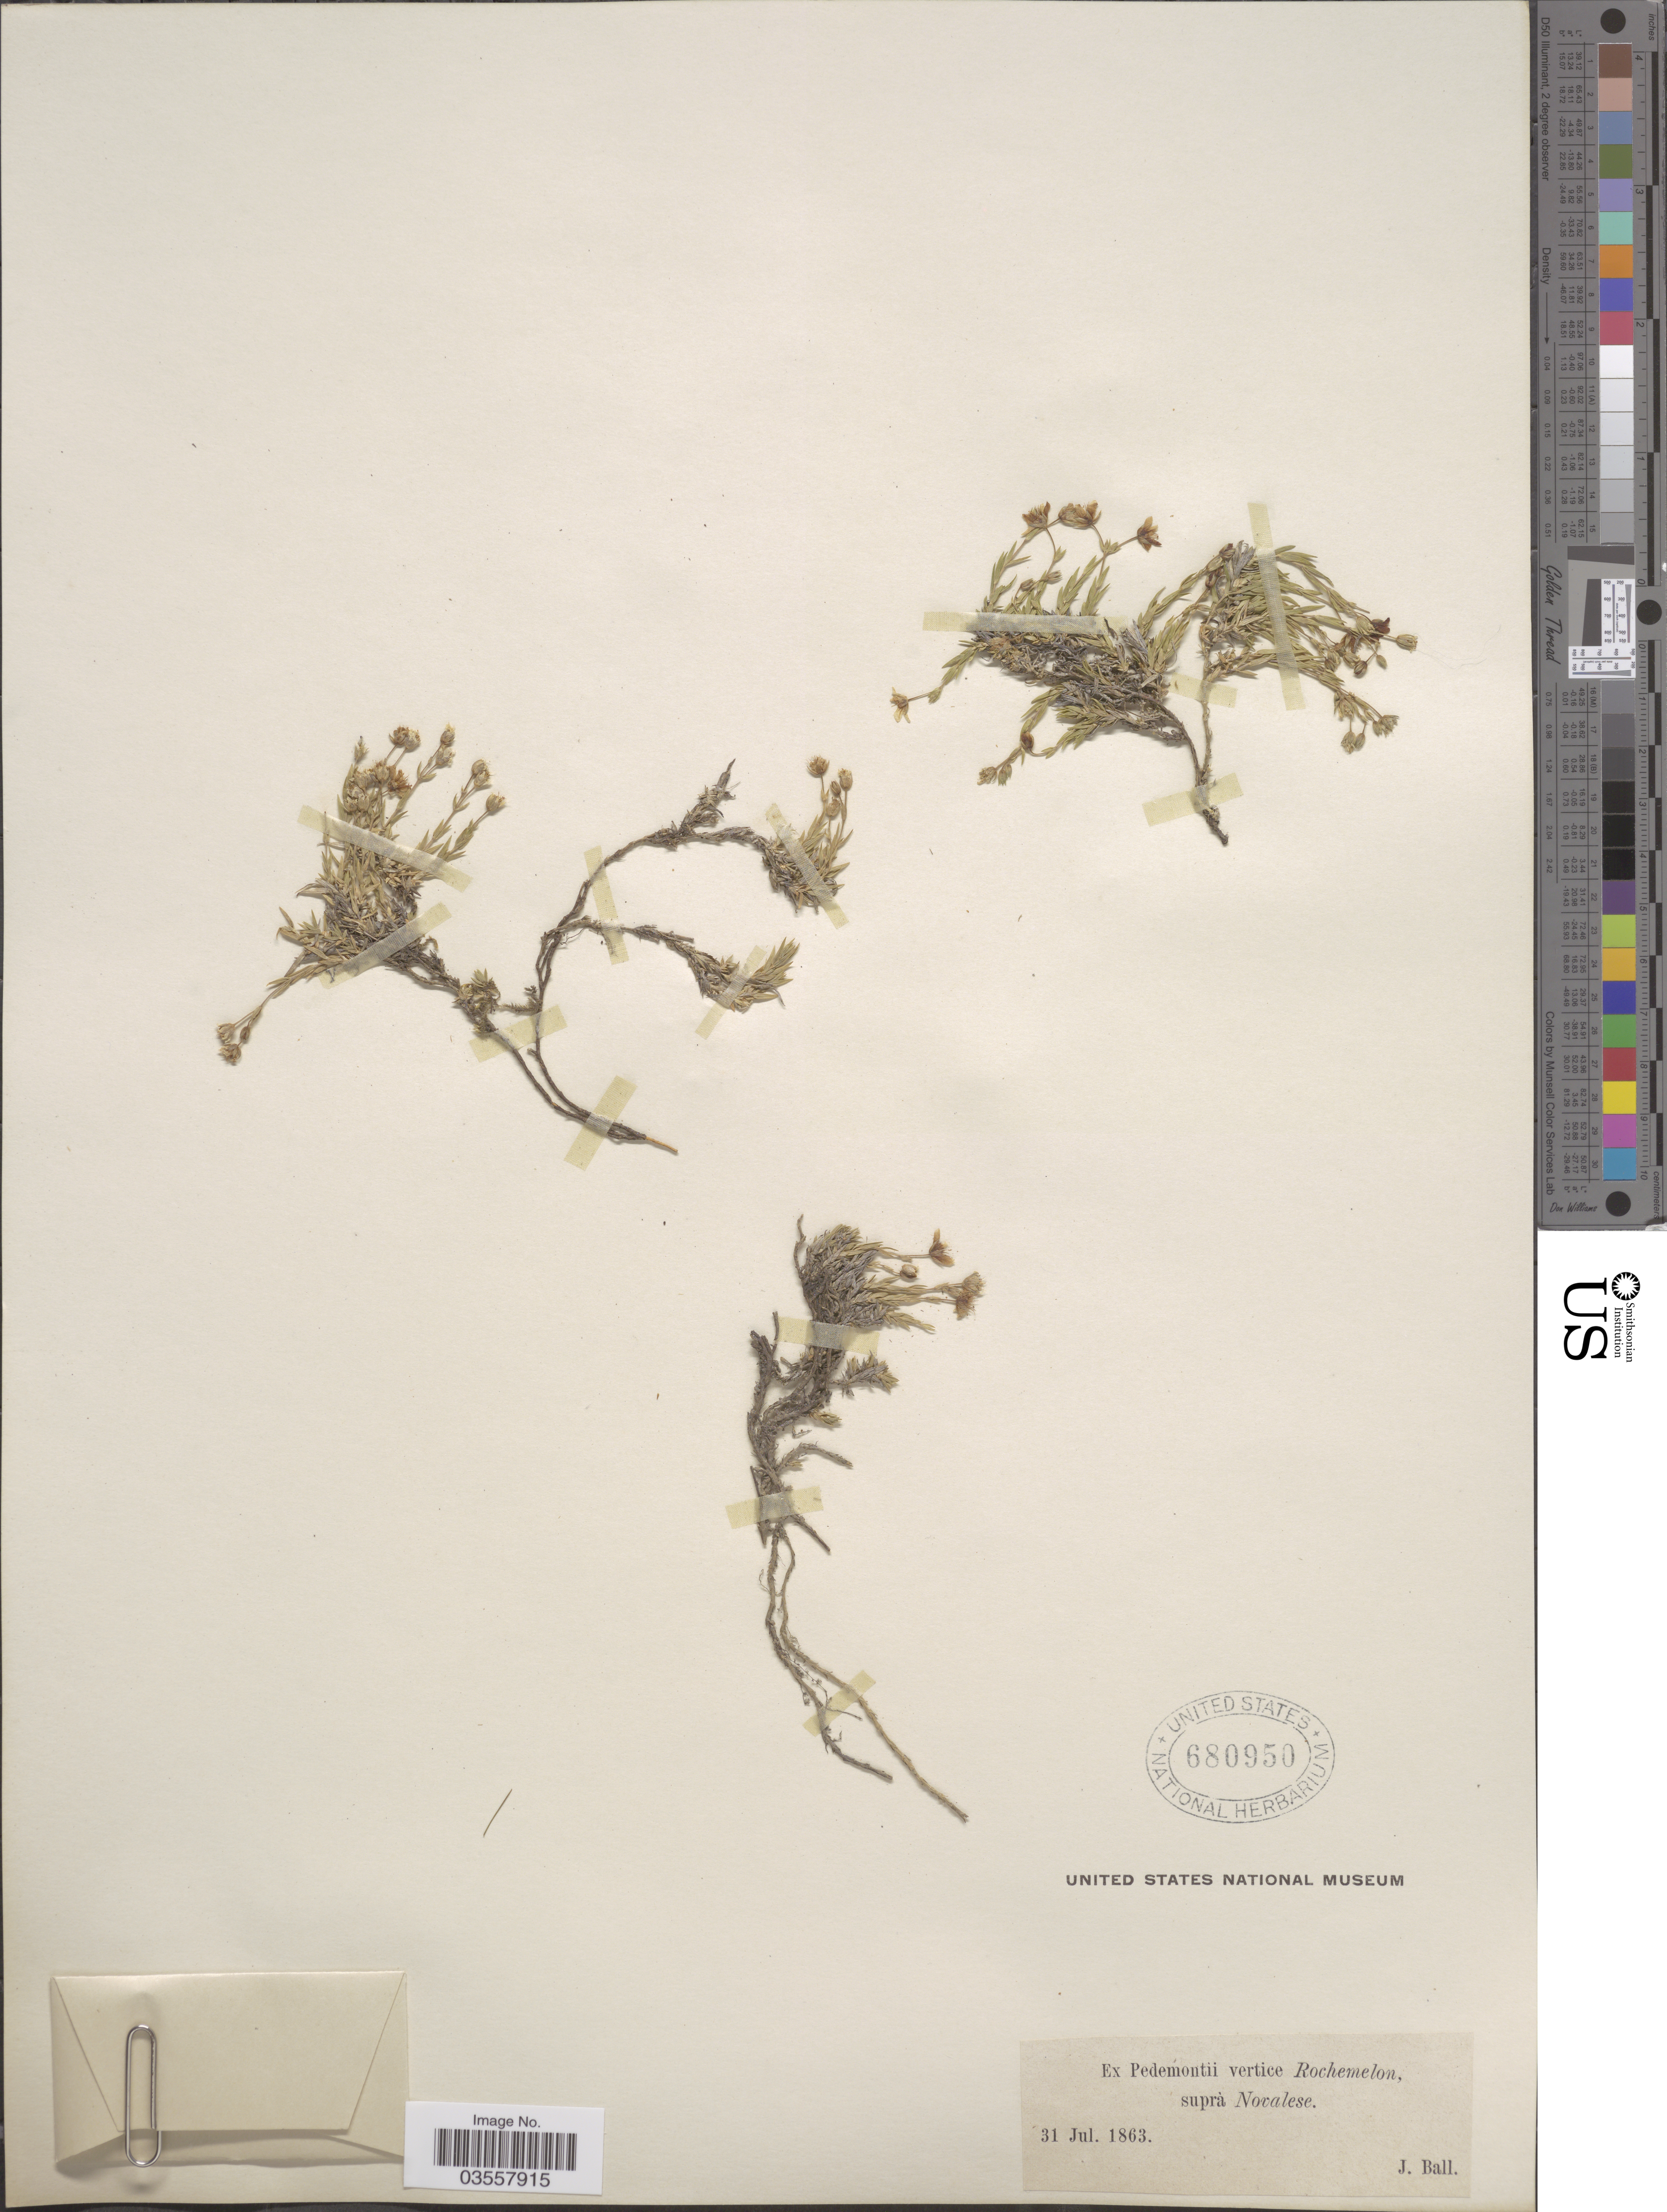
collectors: J. Ball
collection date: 1863-07-31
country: Italy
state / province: Piedmont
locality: Ex Pedemontii vertice Rochemelon, suprà Novalese.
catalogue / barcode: US 680950